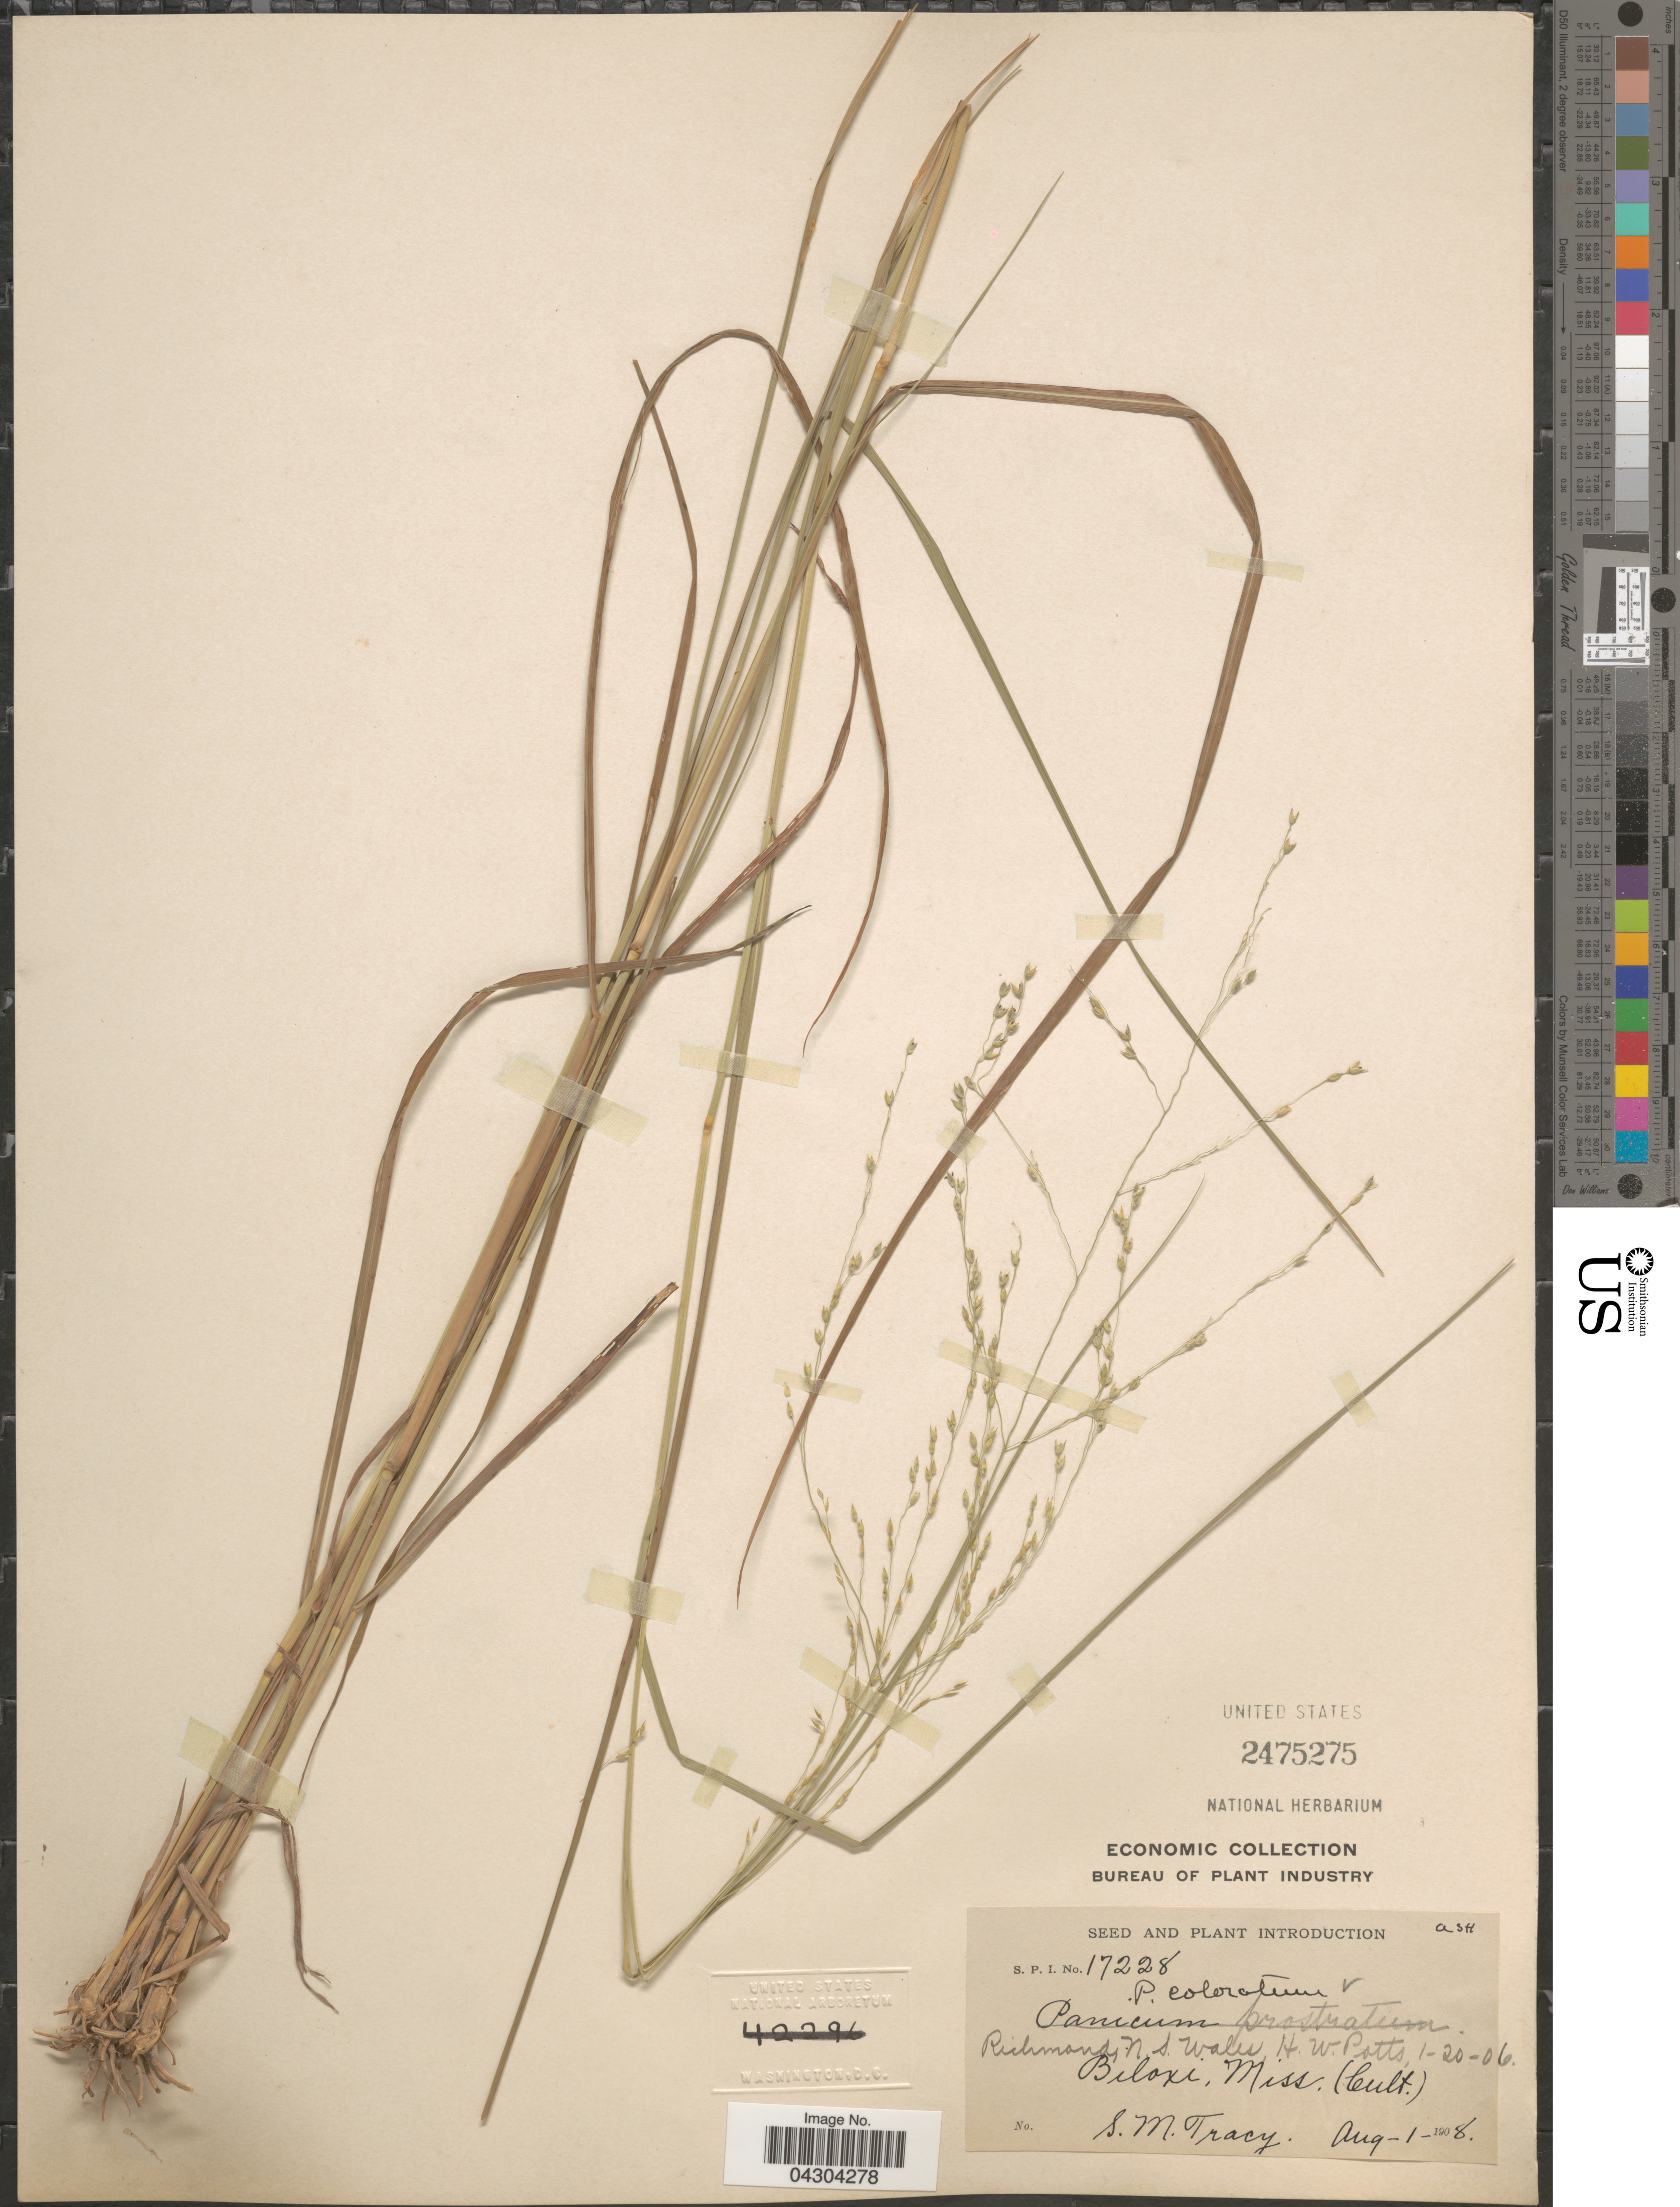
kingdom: Plantae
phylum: Tracheophyta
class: Liliopsida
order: Poales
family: Poaceae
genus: Panicum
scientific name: Panicum coloratum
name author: L.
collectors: S. M. Tracy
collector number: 17228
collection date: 1908-08-01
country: United States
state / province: Mississippi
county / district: Harrison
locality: Biloxi.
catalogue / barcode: US 2475275